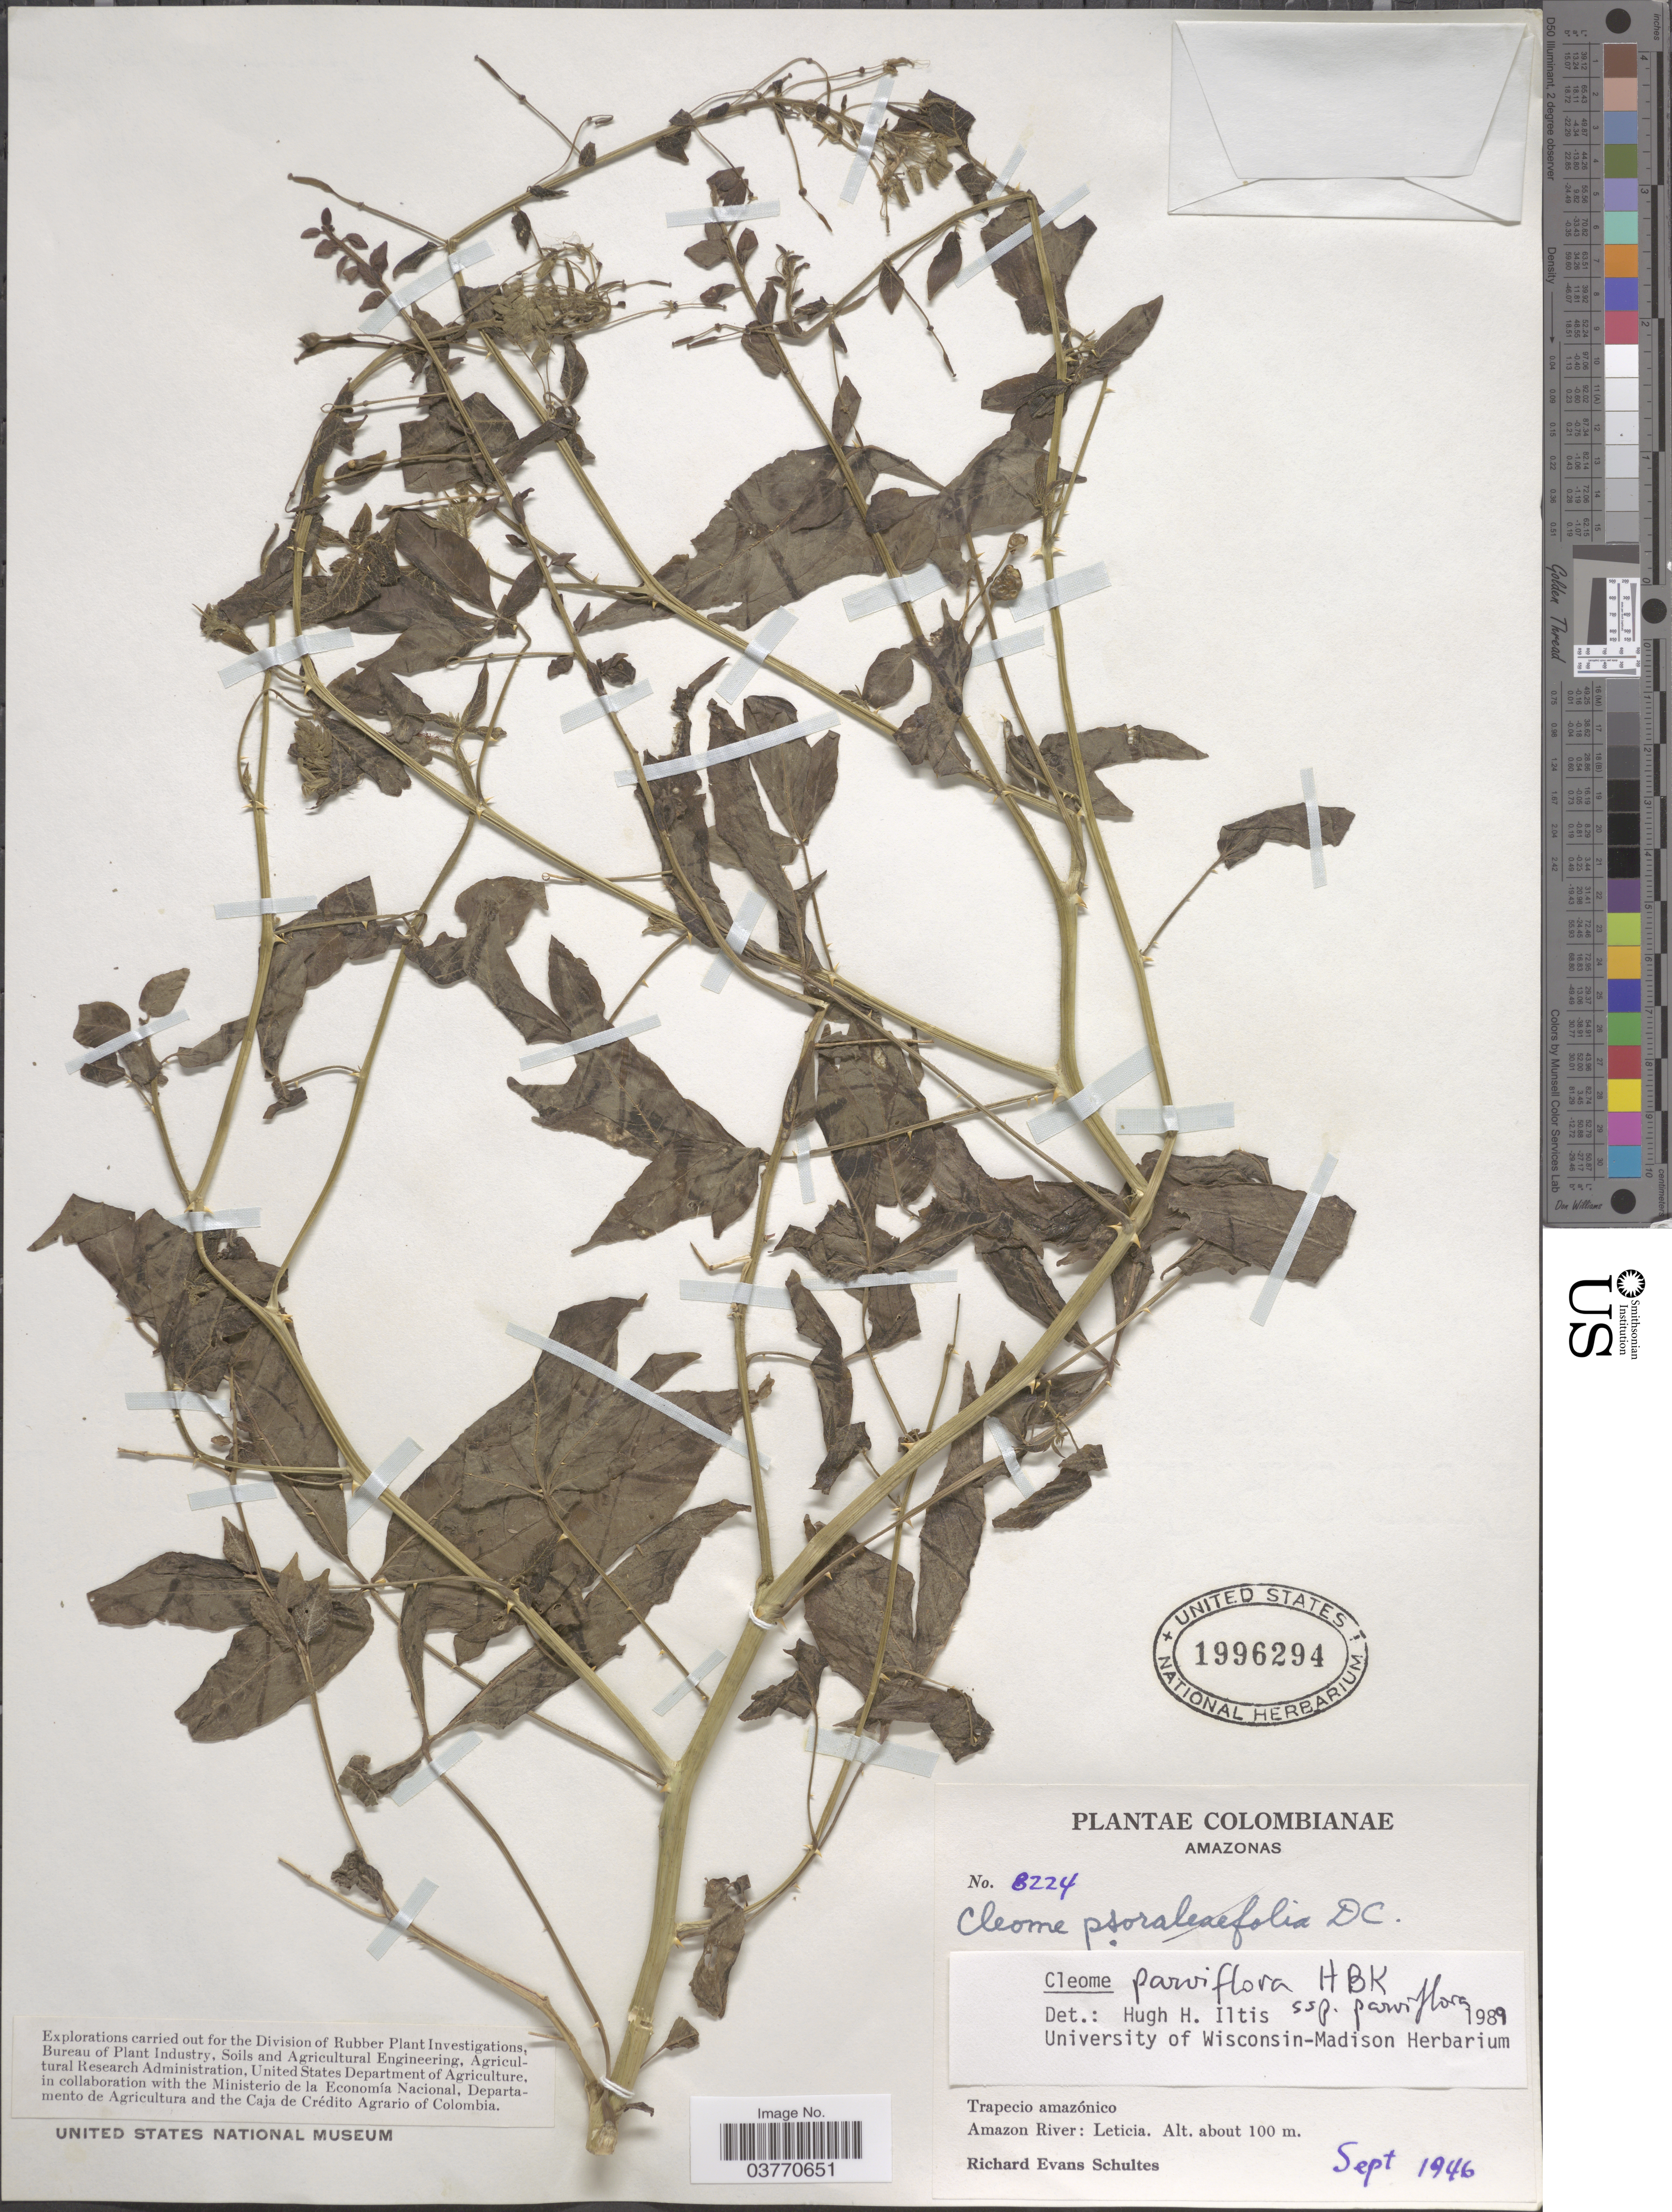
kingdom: Plantae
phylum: Tracheophyta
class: Magnoliopsida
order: Brassicales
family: Cleomaceae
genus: Tarenaya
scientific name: Tarenaya parviflora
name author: (Kunth) Iltis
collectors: R. E. Schultes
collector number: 8224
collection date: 1946-09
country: Colombia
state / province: Amazônas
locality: Trapecio amazónico. Amazon River: Leticia.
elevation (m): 100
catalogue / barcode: US 1996294